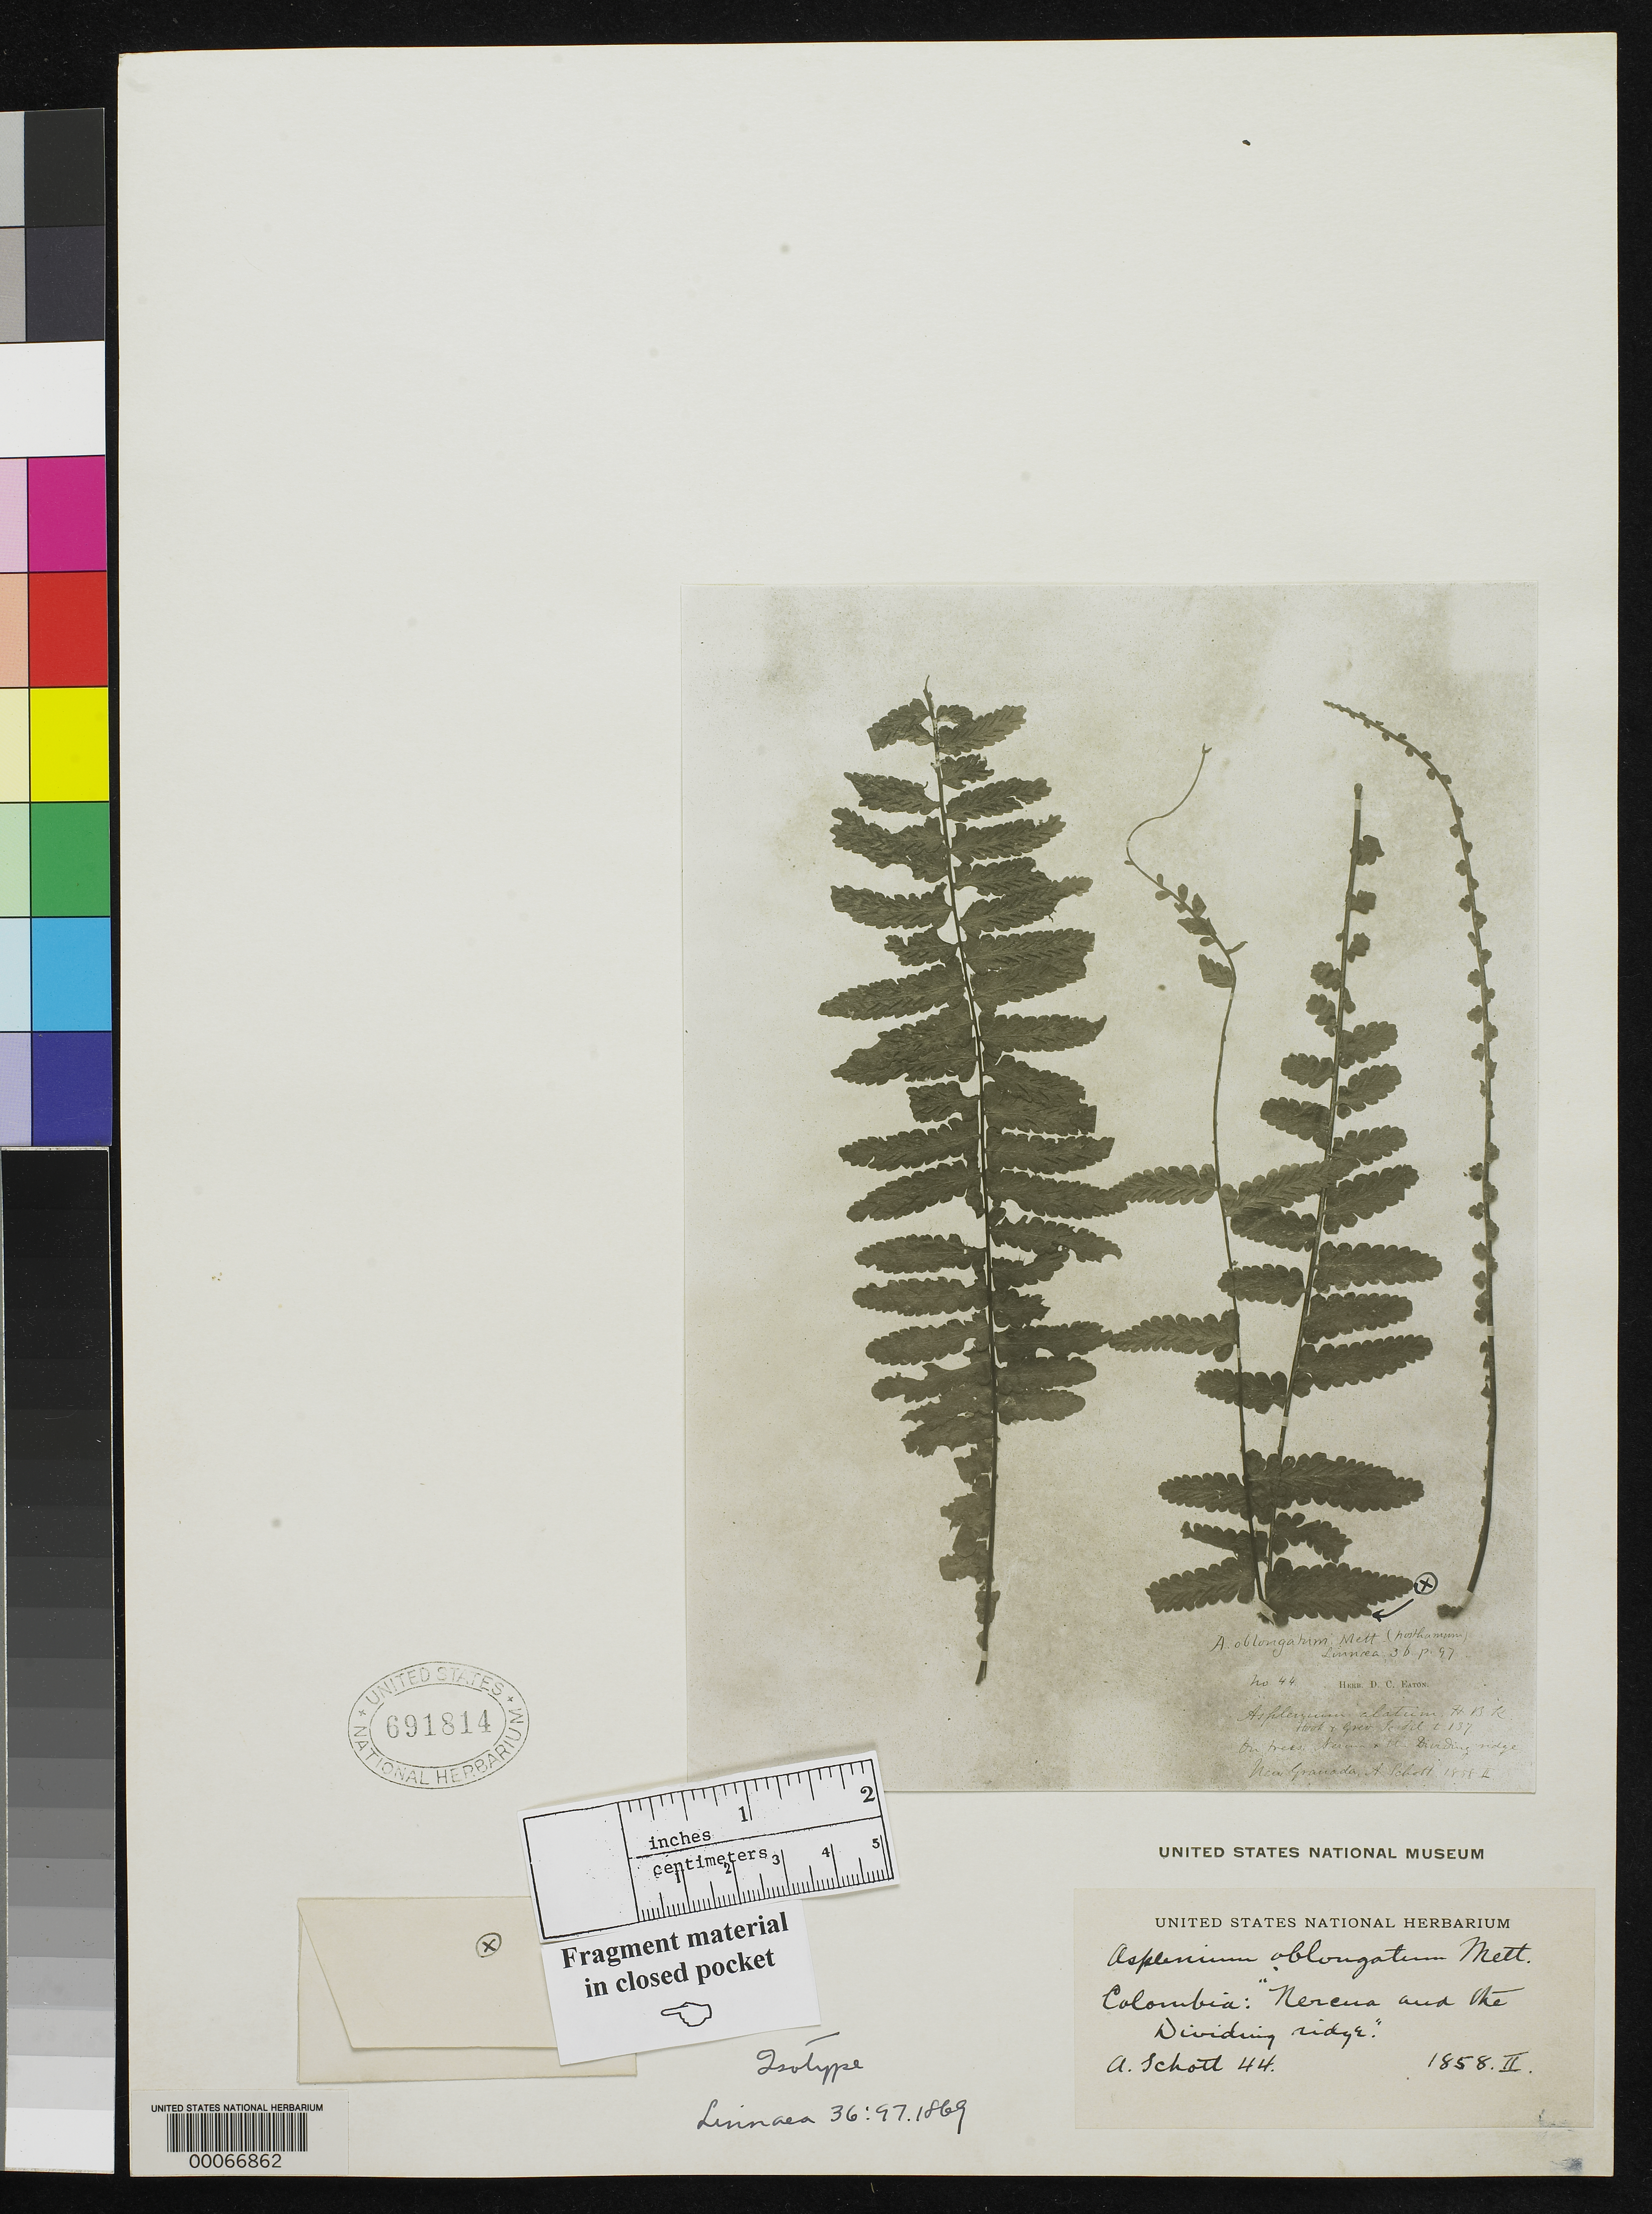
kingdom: Plantae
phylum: Tracheophyta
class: Polypodiopsida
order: Polypodiales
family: Aspleniaceae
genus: Asplenium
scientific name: Asplenium oblongatum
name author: Mett.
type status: Type Collection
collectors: A. C. V. Schott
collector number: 44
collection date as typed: Feb 1858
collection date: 1858-02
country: Colombia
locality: Nerena & the dividing ridge.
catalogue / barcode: US 691814